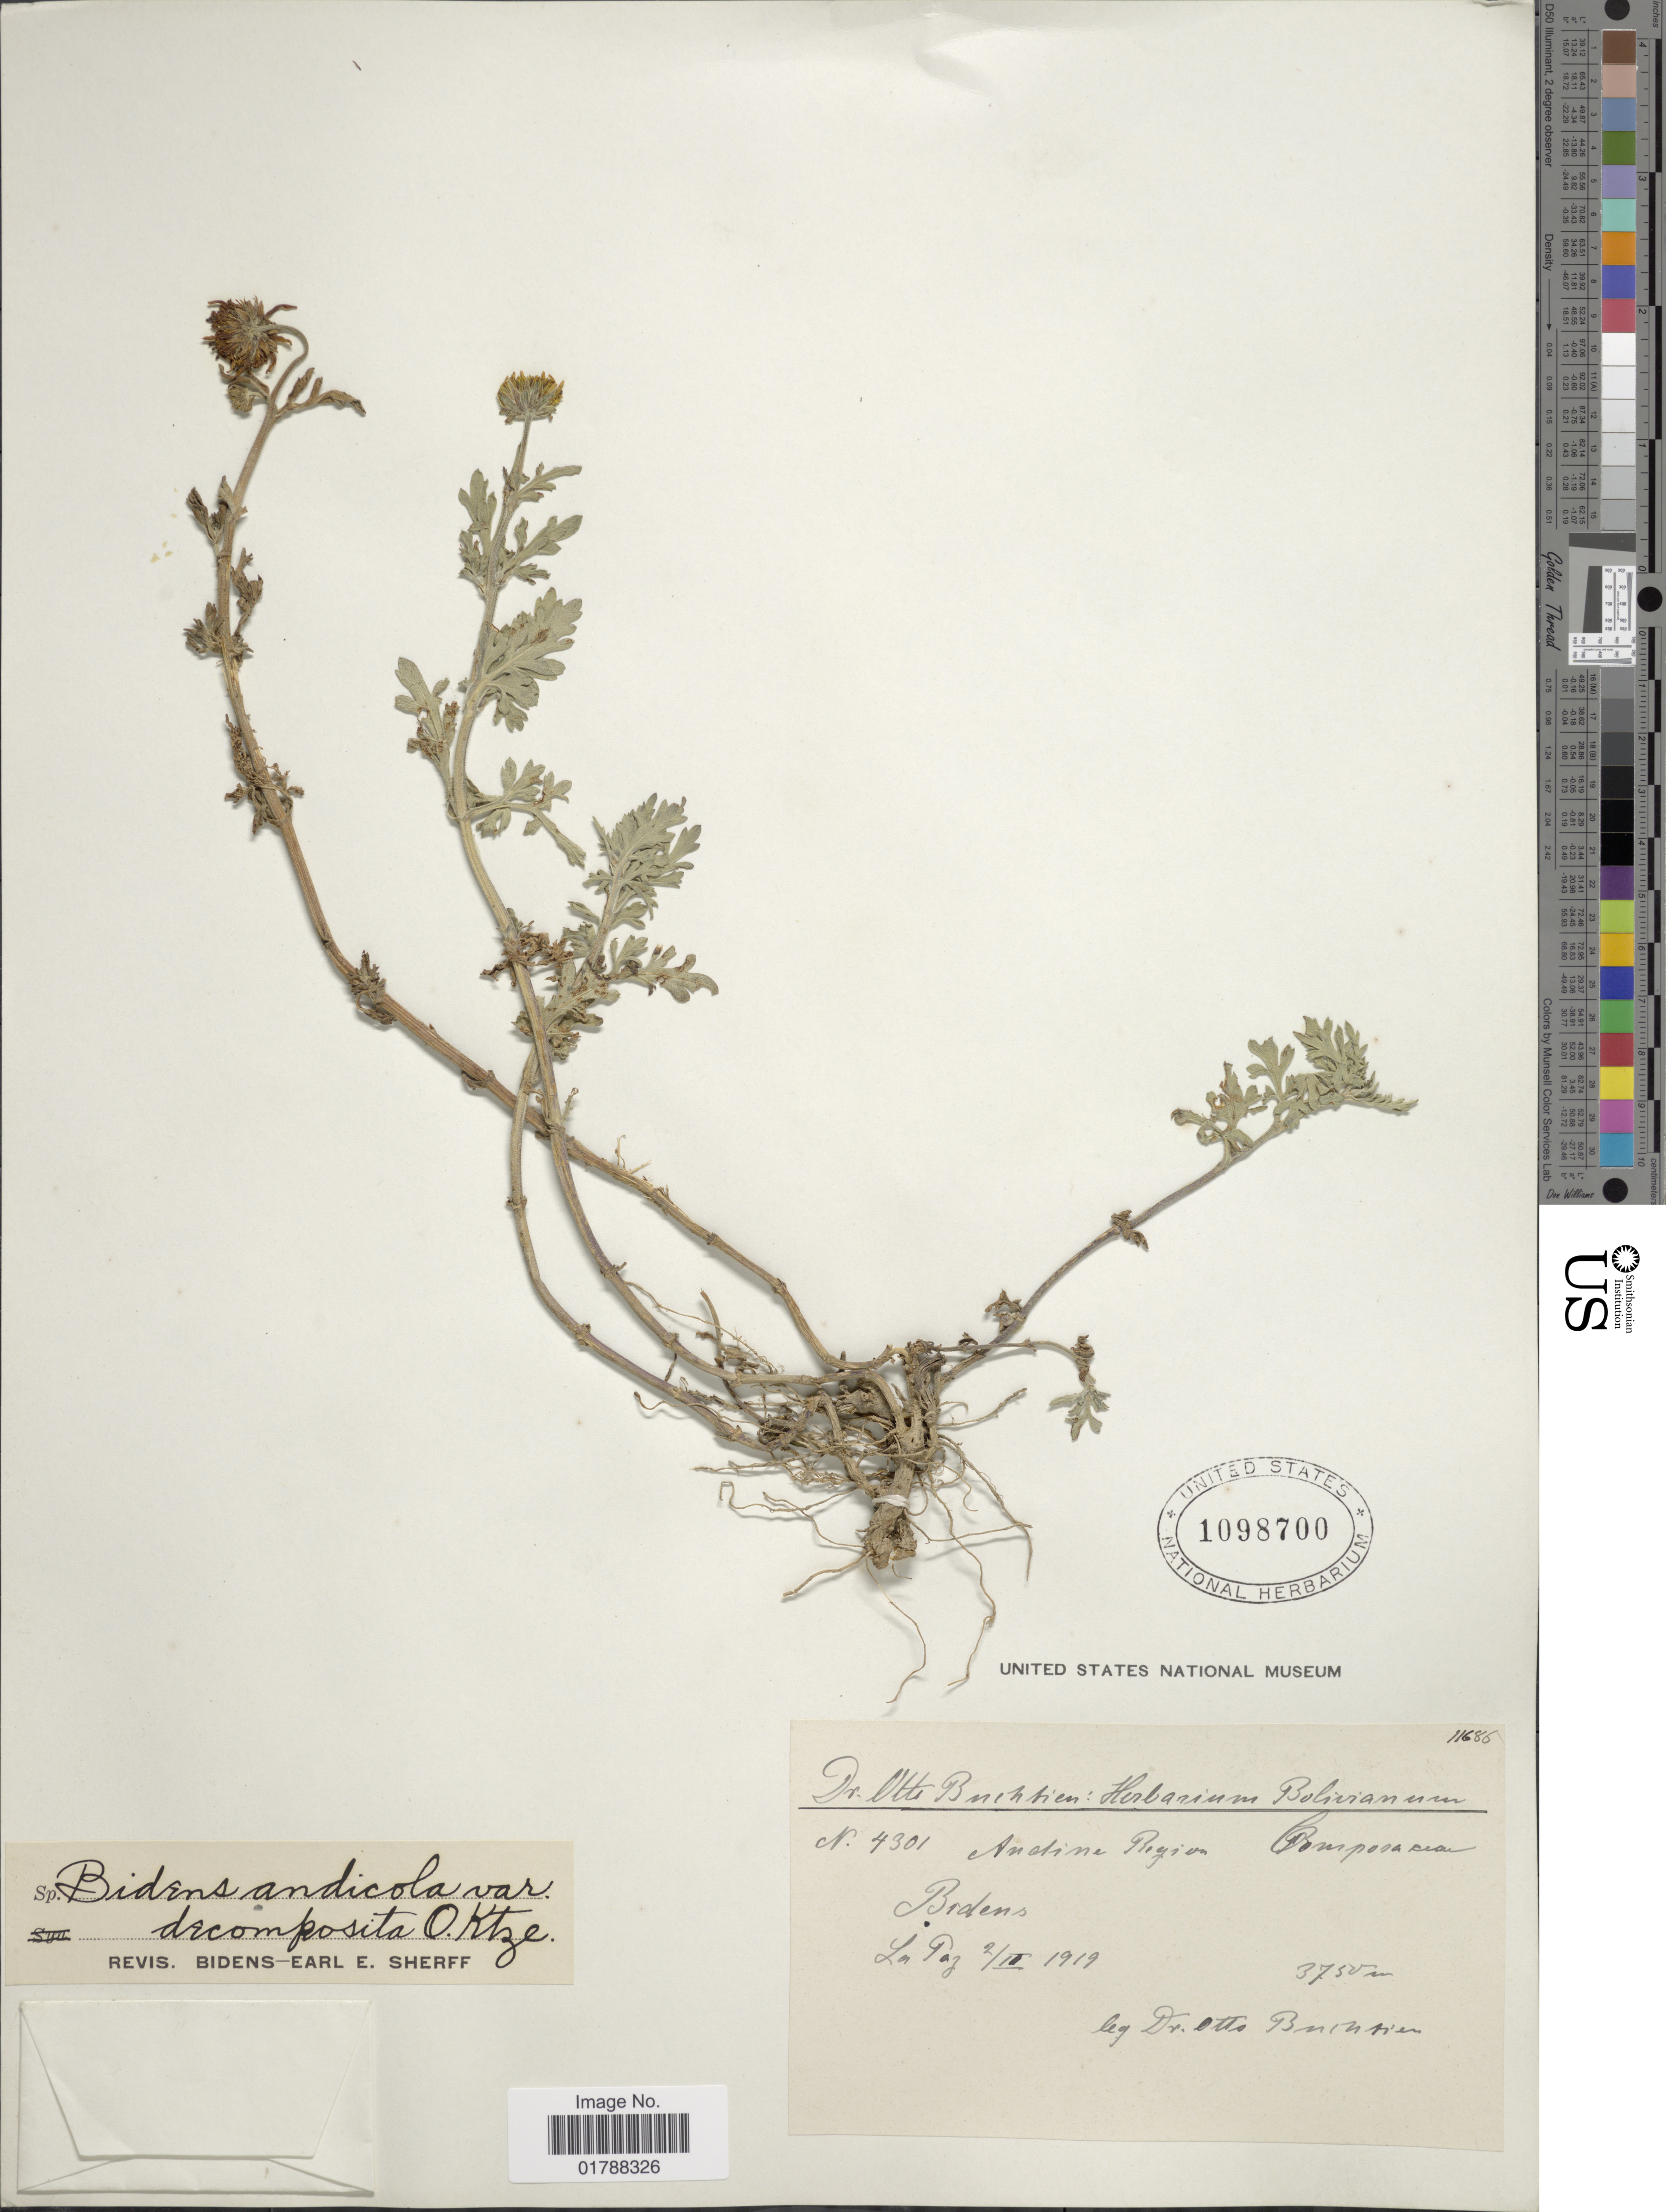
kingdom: Plantae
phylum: Tracheophyta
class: Magnoliopsida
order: Asterales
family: Asteraceae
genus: Bidens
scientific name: Bidens andicola var. decomposita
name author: Kuntze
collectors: O. Buchtien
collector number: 4301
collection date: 1919-02-02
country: Bolivia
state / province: La Paz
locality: Andine Region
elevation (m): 3750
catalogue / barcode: US 1098700